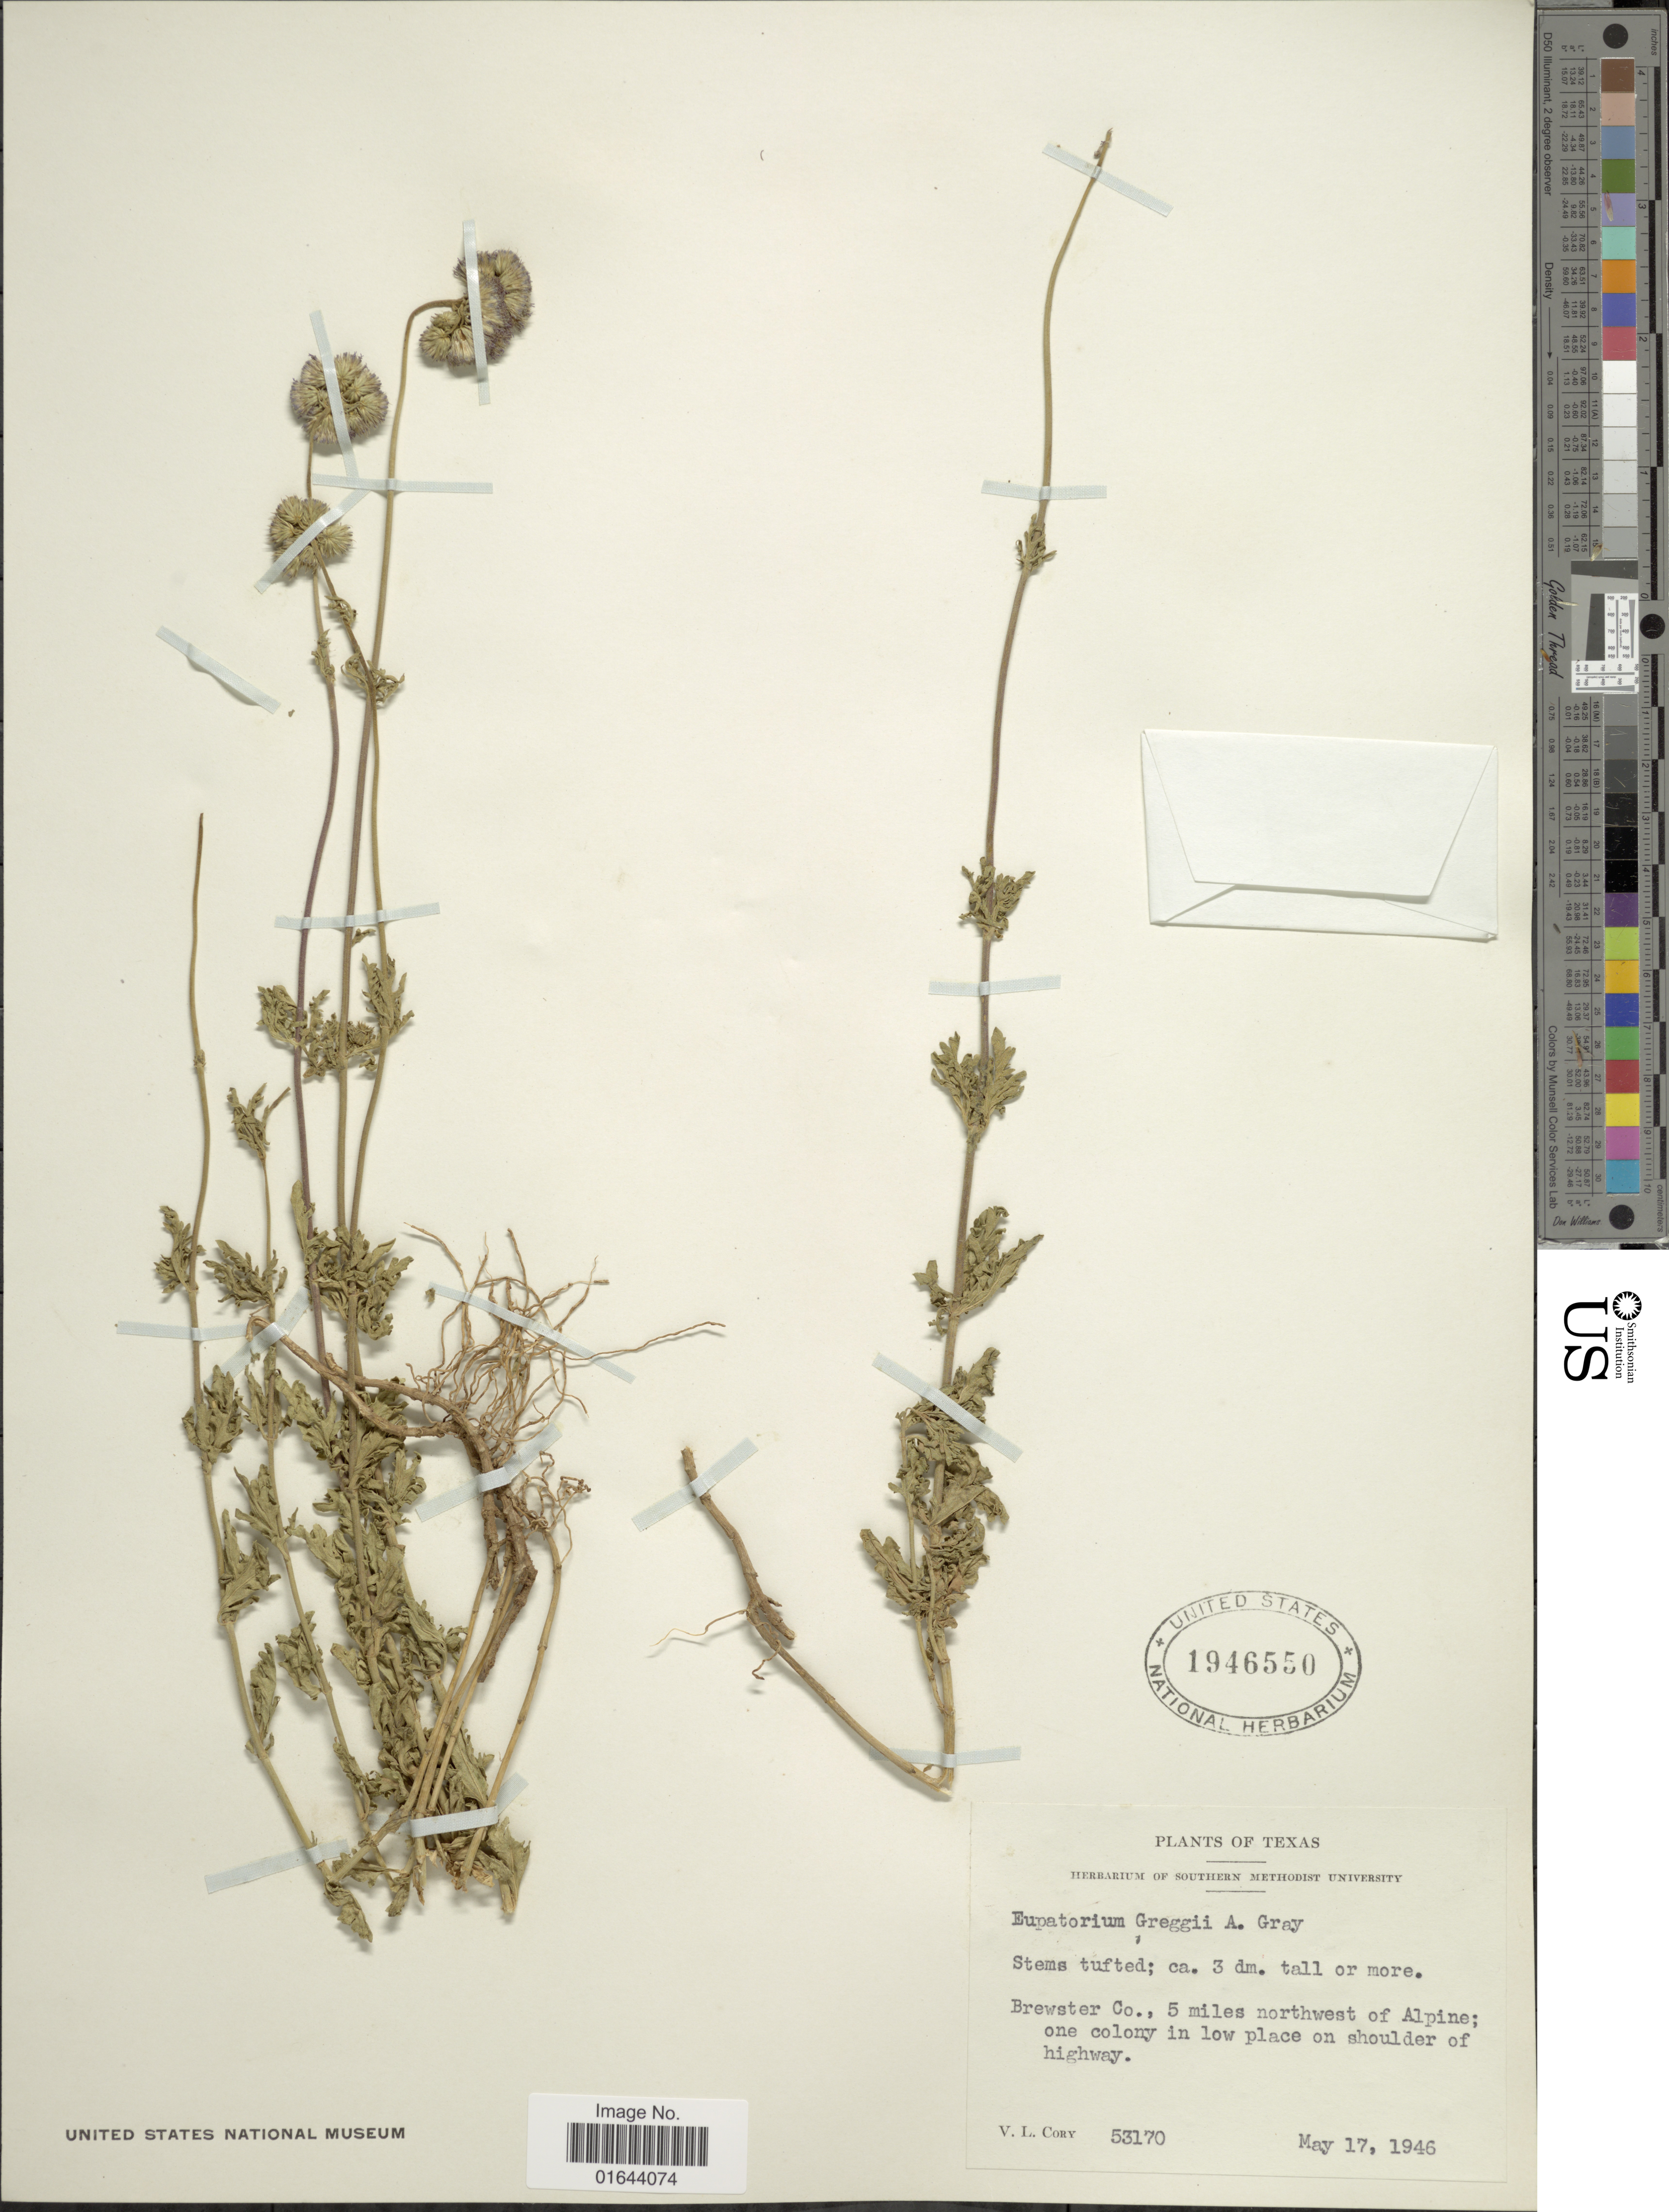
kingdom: Plantae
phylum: Tracheophyta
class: Magnoliopsida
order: Asterales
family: Asteraceae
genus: Conoclinium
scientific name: Conoclinium greggii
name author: (A. Gray) Small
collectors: V. Cory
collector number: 53170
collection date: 1946-05-17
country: United States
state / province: Texas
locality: Texas, Brewster Co. 5 miles northwest of Alpine.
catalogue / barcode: US 1946550